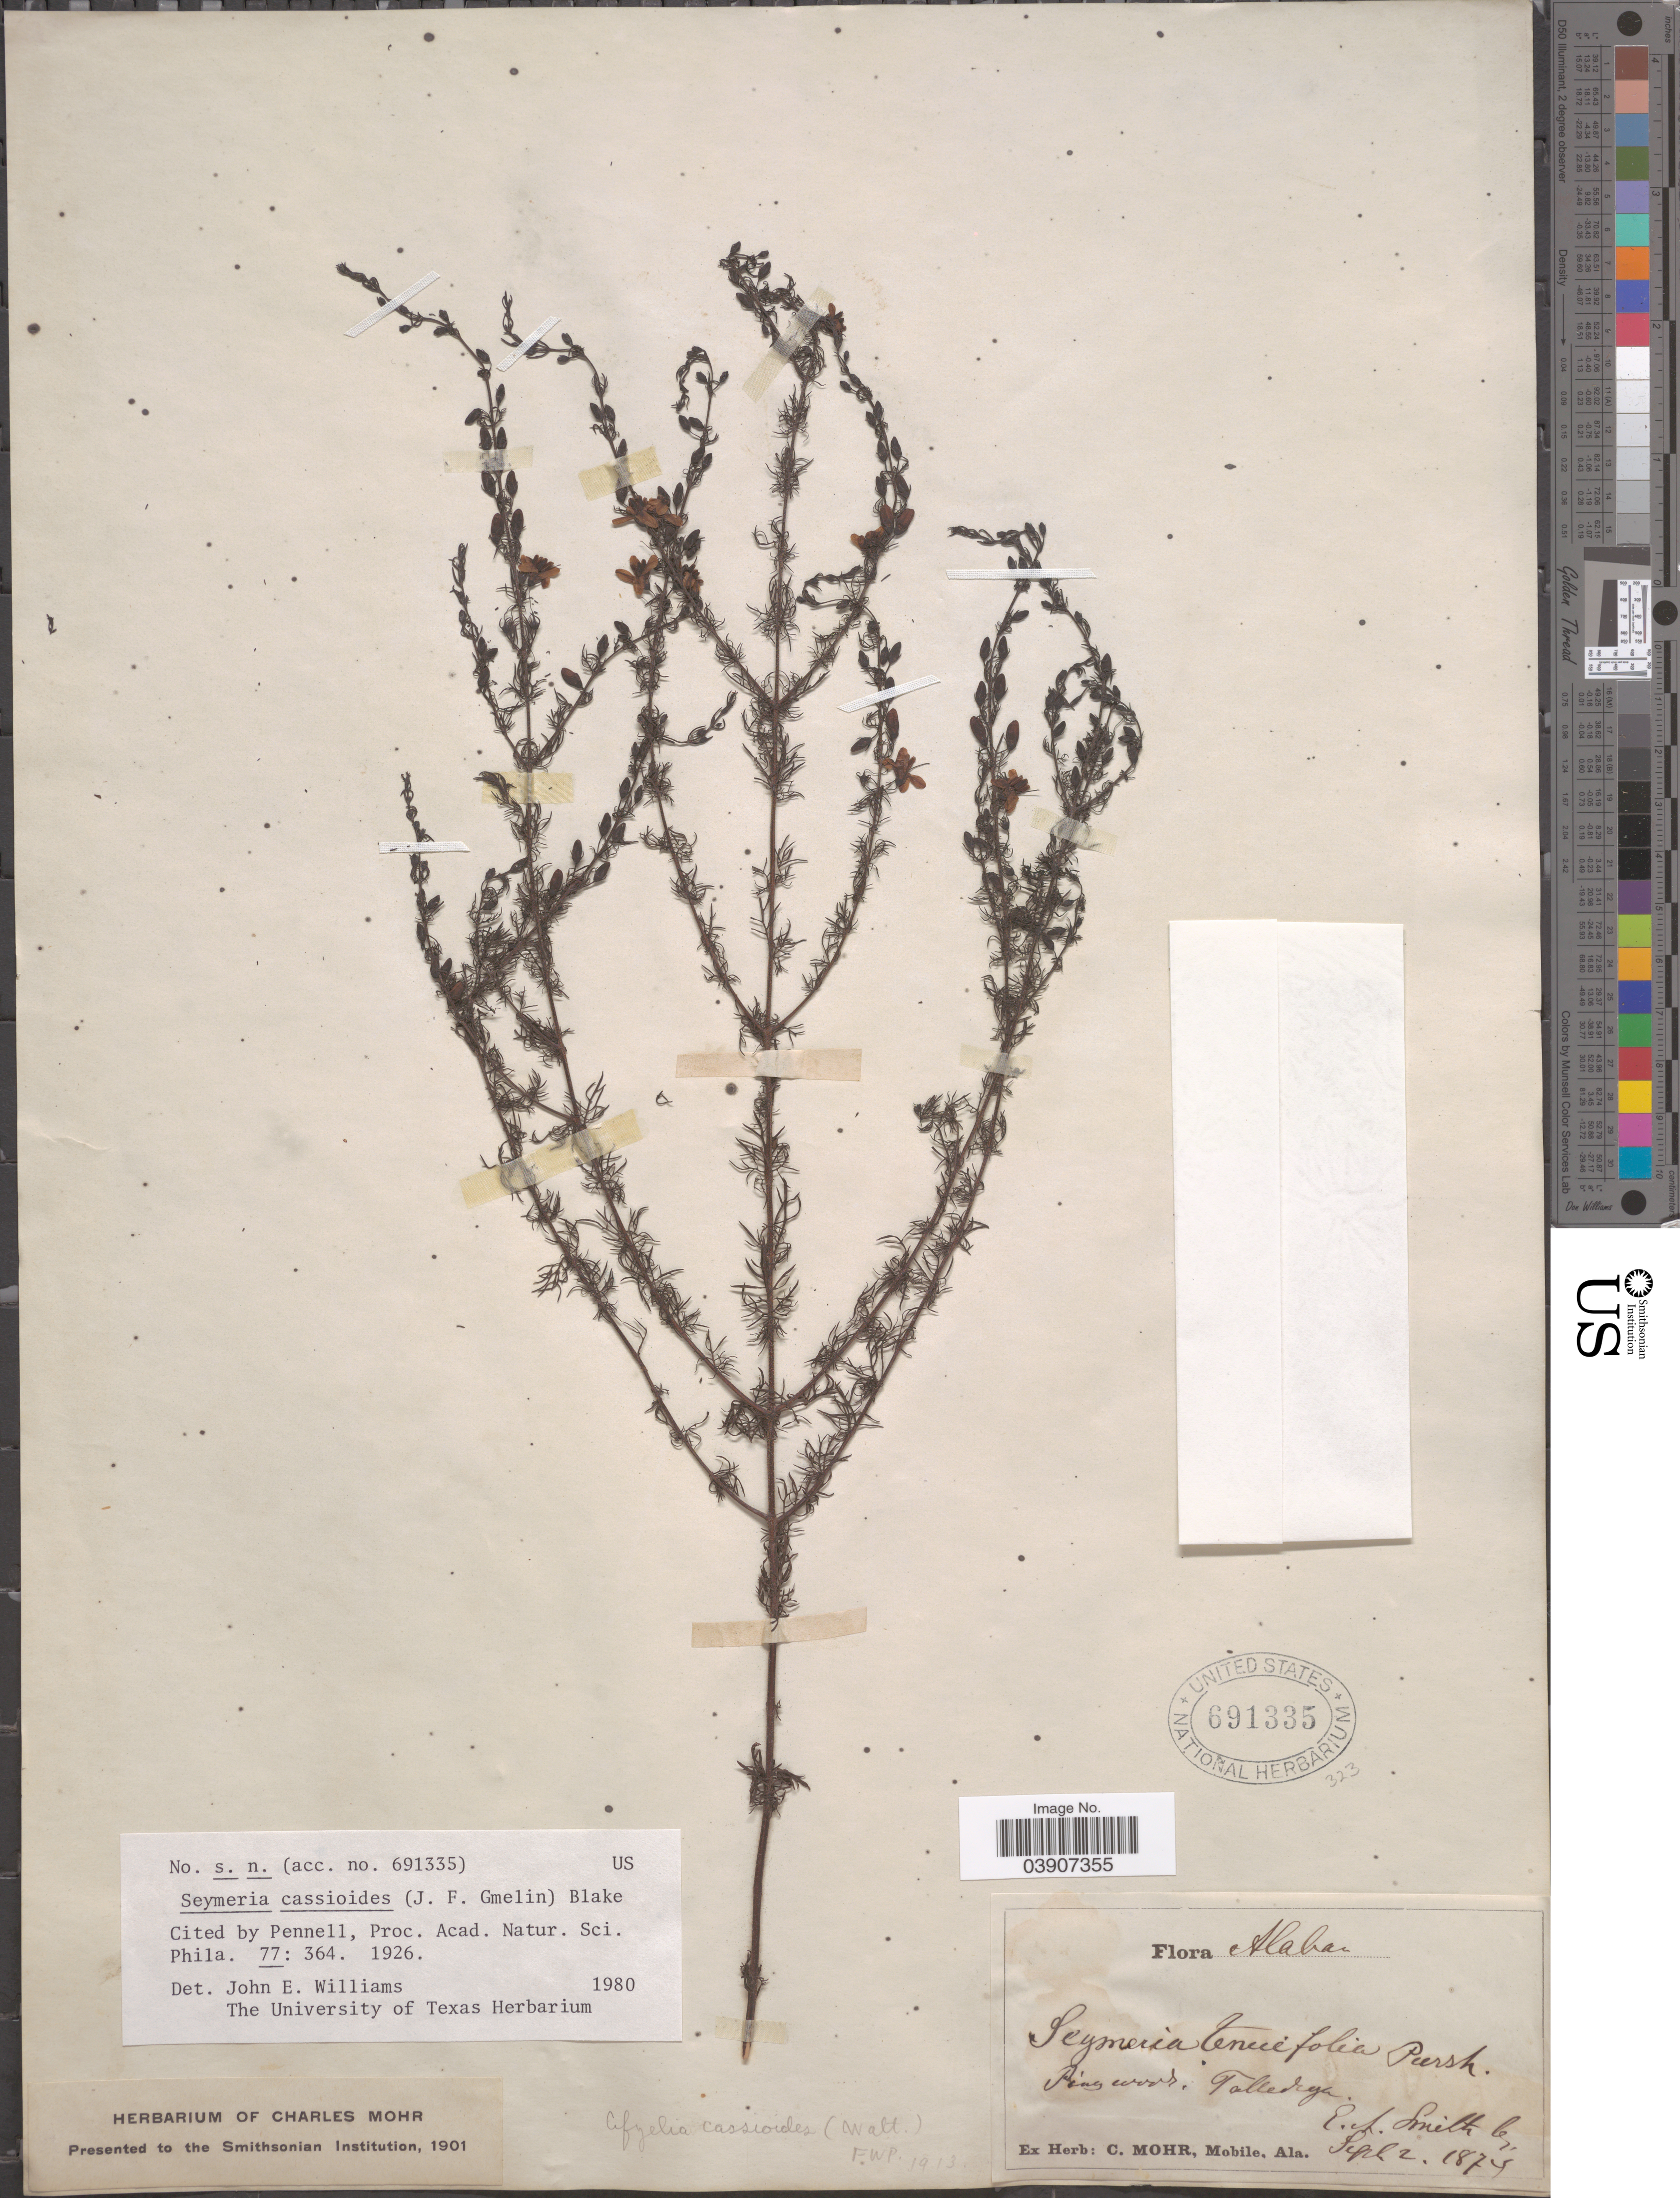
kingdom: Plantae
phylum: Tracheophyta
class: Magnoliopsida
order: Lamiales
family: Orobanchaceae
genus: Seymeria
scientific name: Seymeria cassioides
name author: (J.F. Gmel.) S.F. Blake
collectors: ex herb. C. Mohr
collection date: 1874-09-02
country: United States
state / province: Alabama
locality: Talledeya.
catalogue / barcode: US 691335